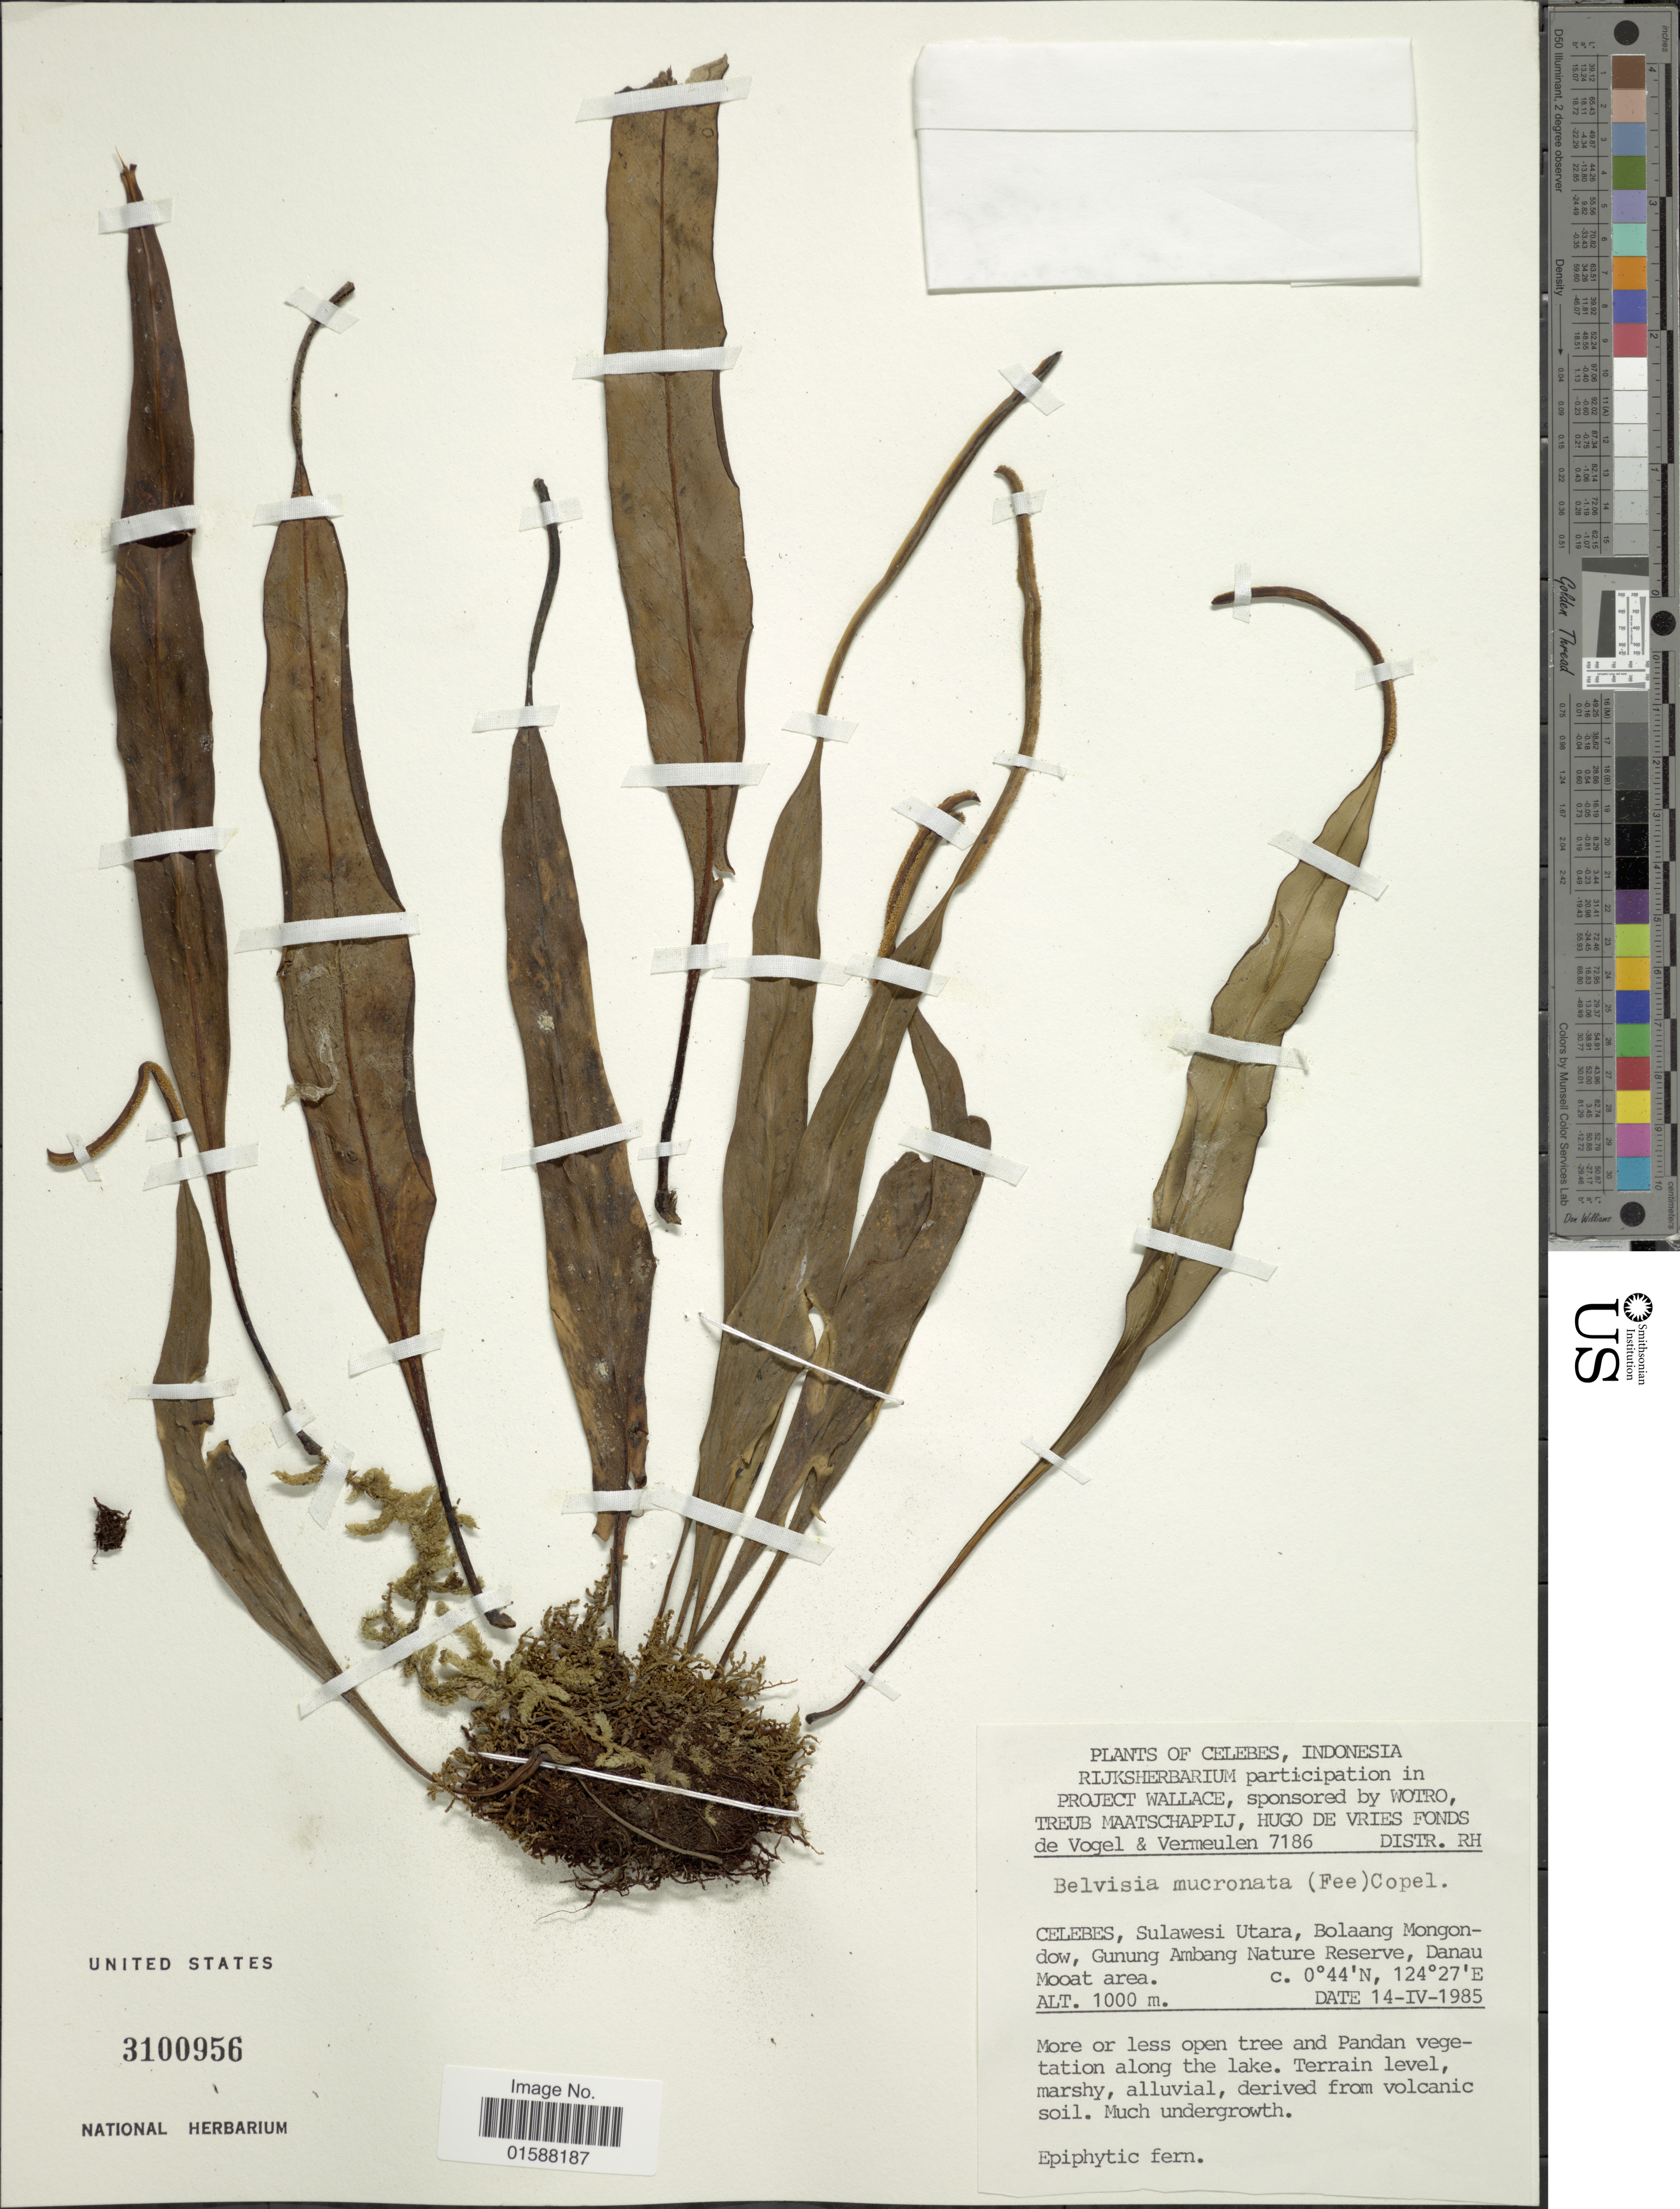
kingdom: Plantae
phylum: Tracheophyta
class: Polypodiopsida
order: Polypodiales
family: Polypodiaceae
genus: Lepisorus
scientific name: Lepisorus mucronatus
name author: (Fée) Li S. Wang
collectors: De Vogel & Vermeulen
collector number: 7186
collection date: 1985-04-14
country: Indonesia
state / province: Sulawesi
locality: Celebes. Sulawesi Utara, Bolaang Mongondow, Gunung Ambang Nature Reserve, Danau Mooat area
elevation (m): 1000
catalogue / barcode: US 3100956